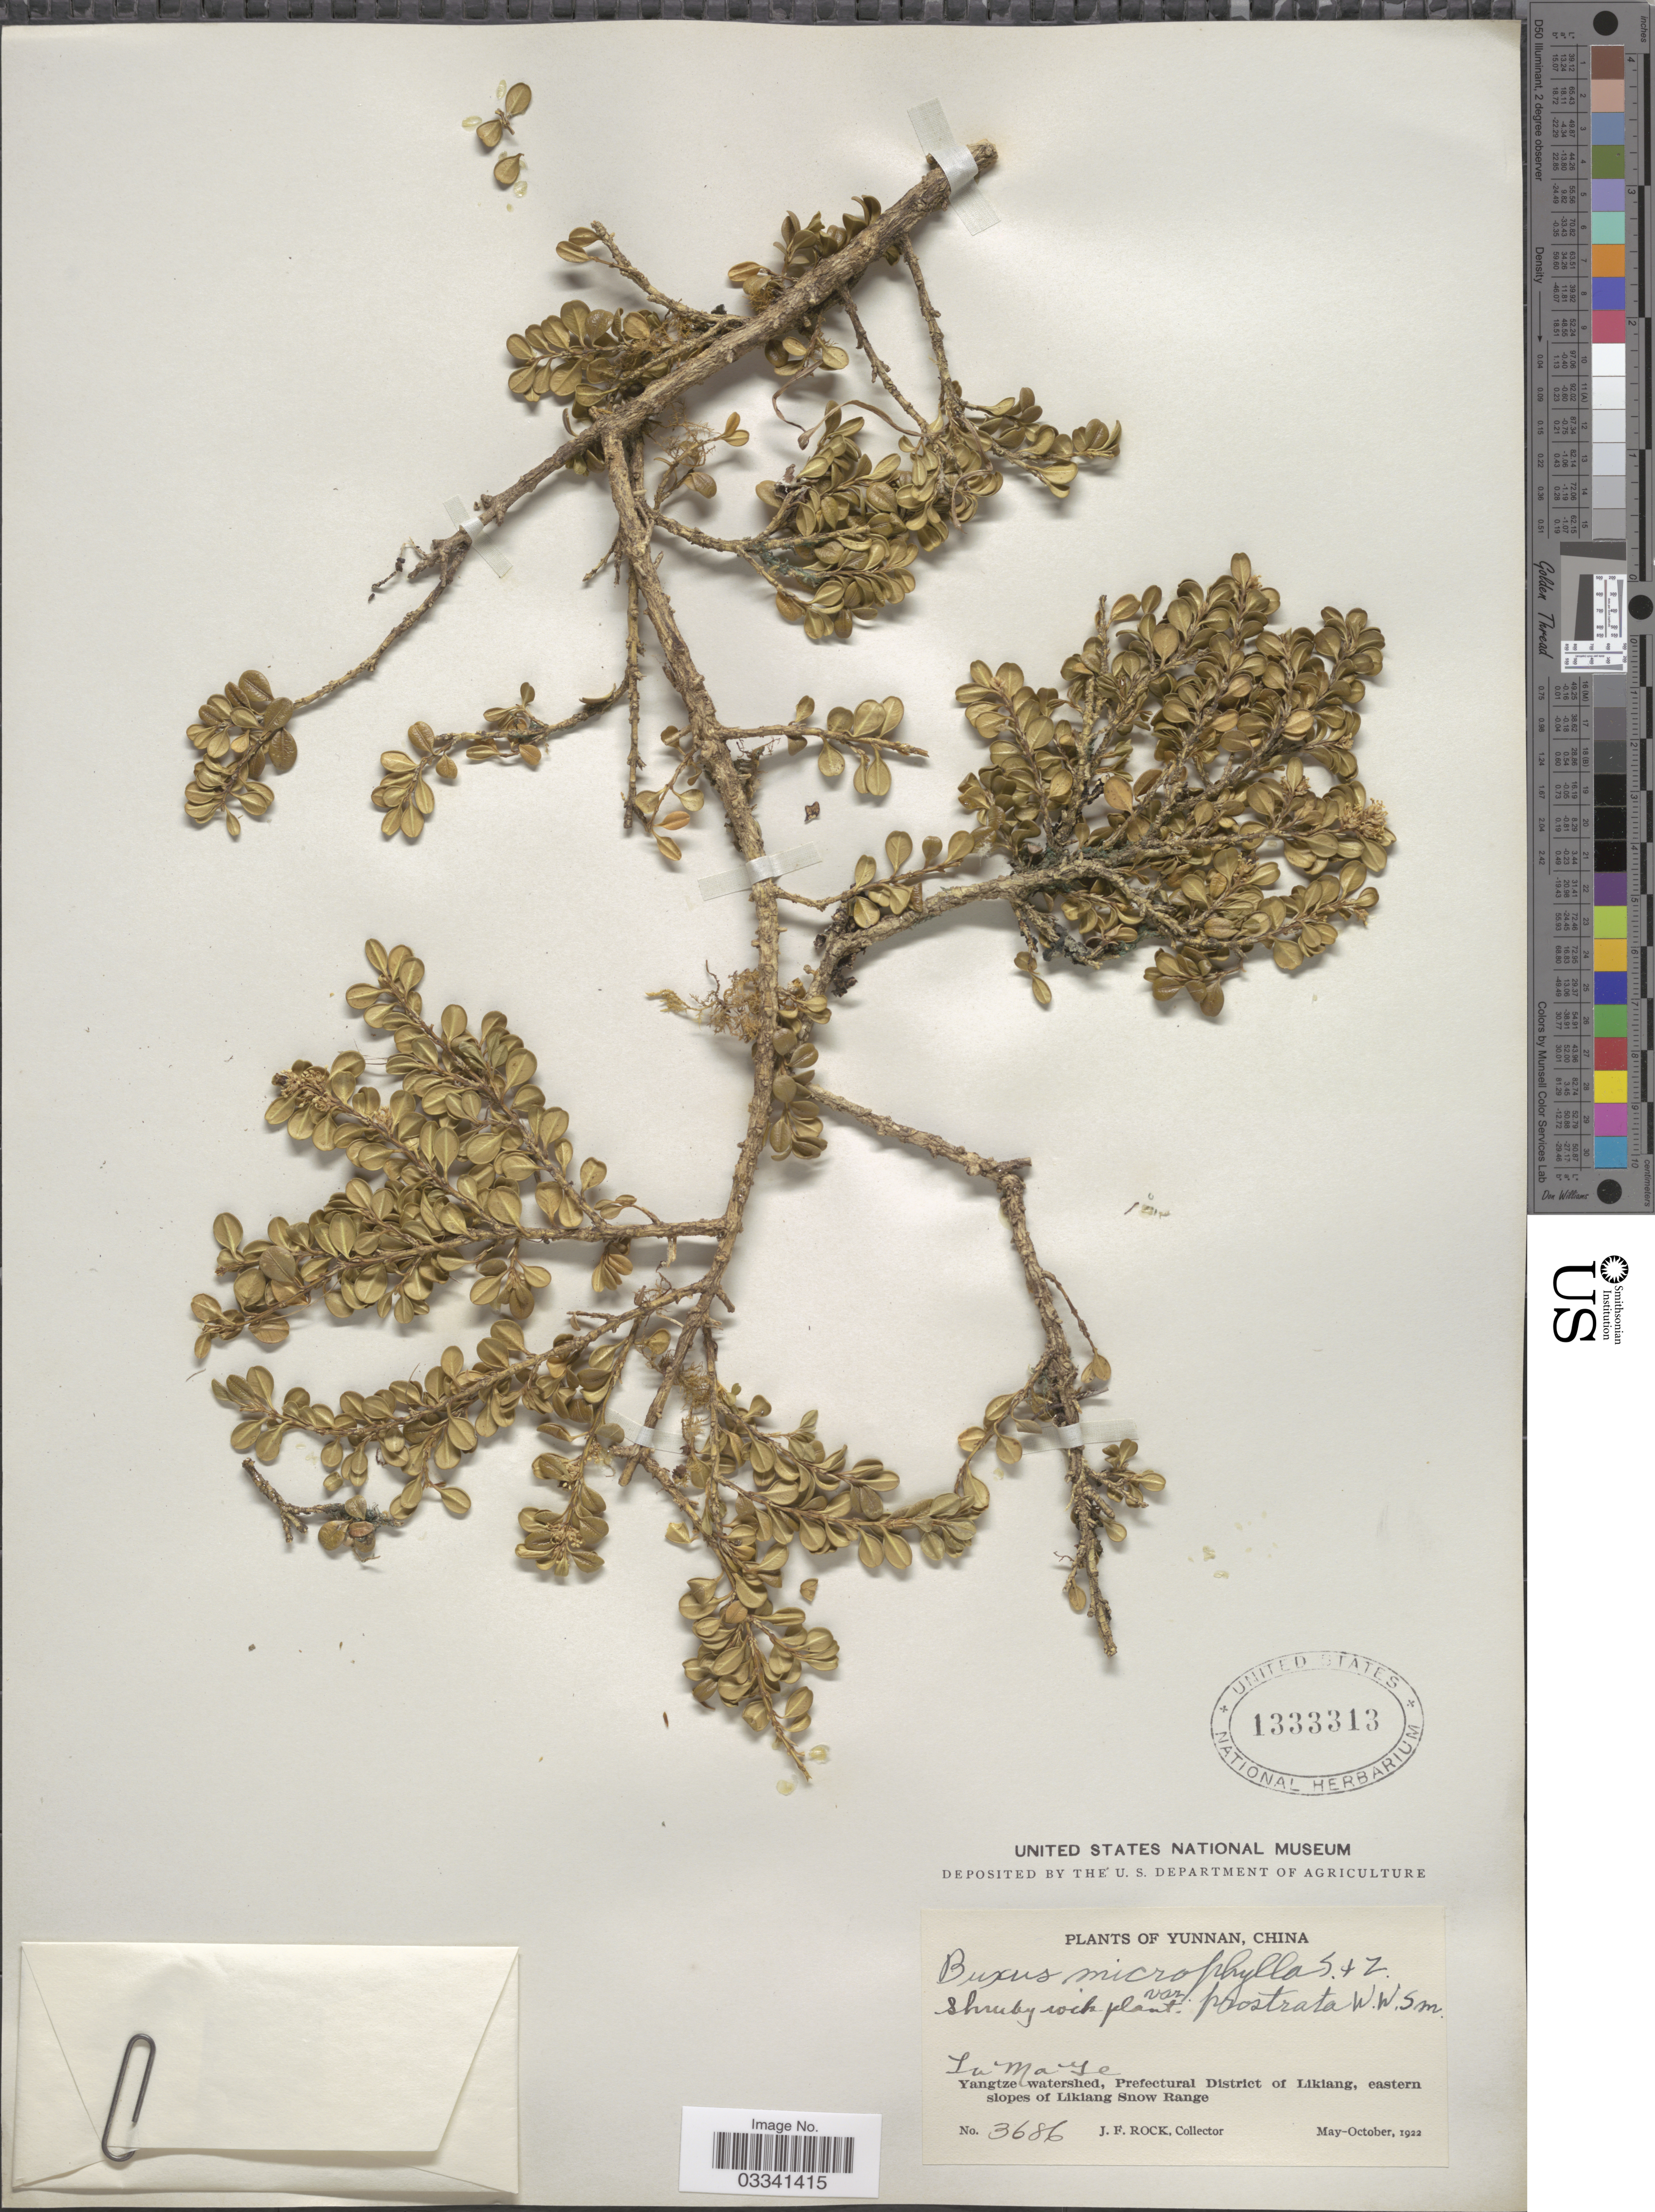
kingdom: Plantae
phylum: Tracheophyta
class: Magnoliopsida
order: Buxales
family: Buxaceae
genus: Buxus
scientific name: Buxus microphylla var. prostrata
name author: W.W. Sm.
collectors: J. Rock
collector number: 3686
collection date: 1922-05/1922-10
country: China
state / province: Yunnan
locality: Yangtze watershed, Prefectural District of Likiang, eastern slopes of Likiang Snow Range.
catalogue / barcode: US 1333313